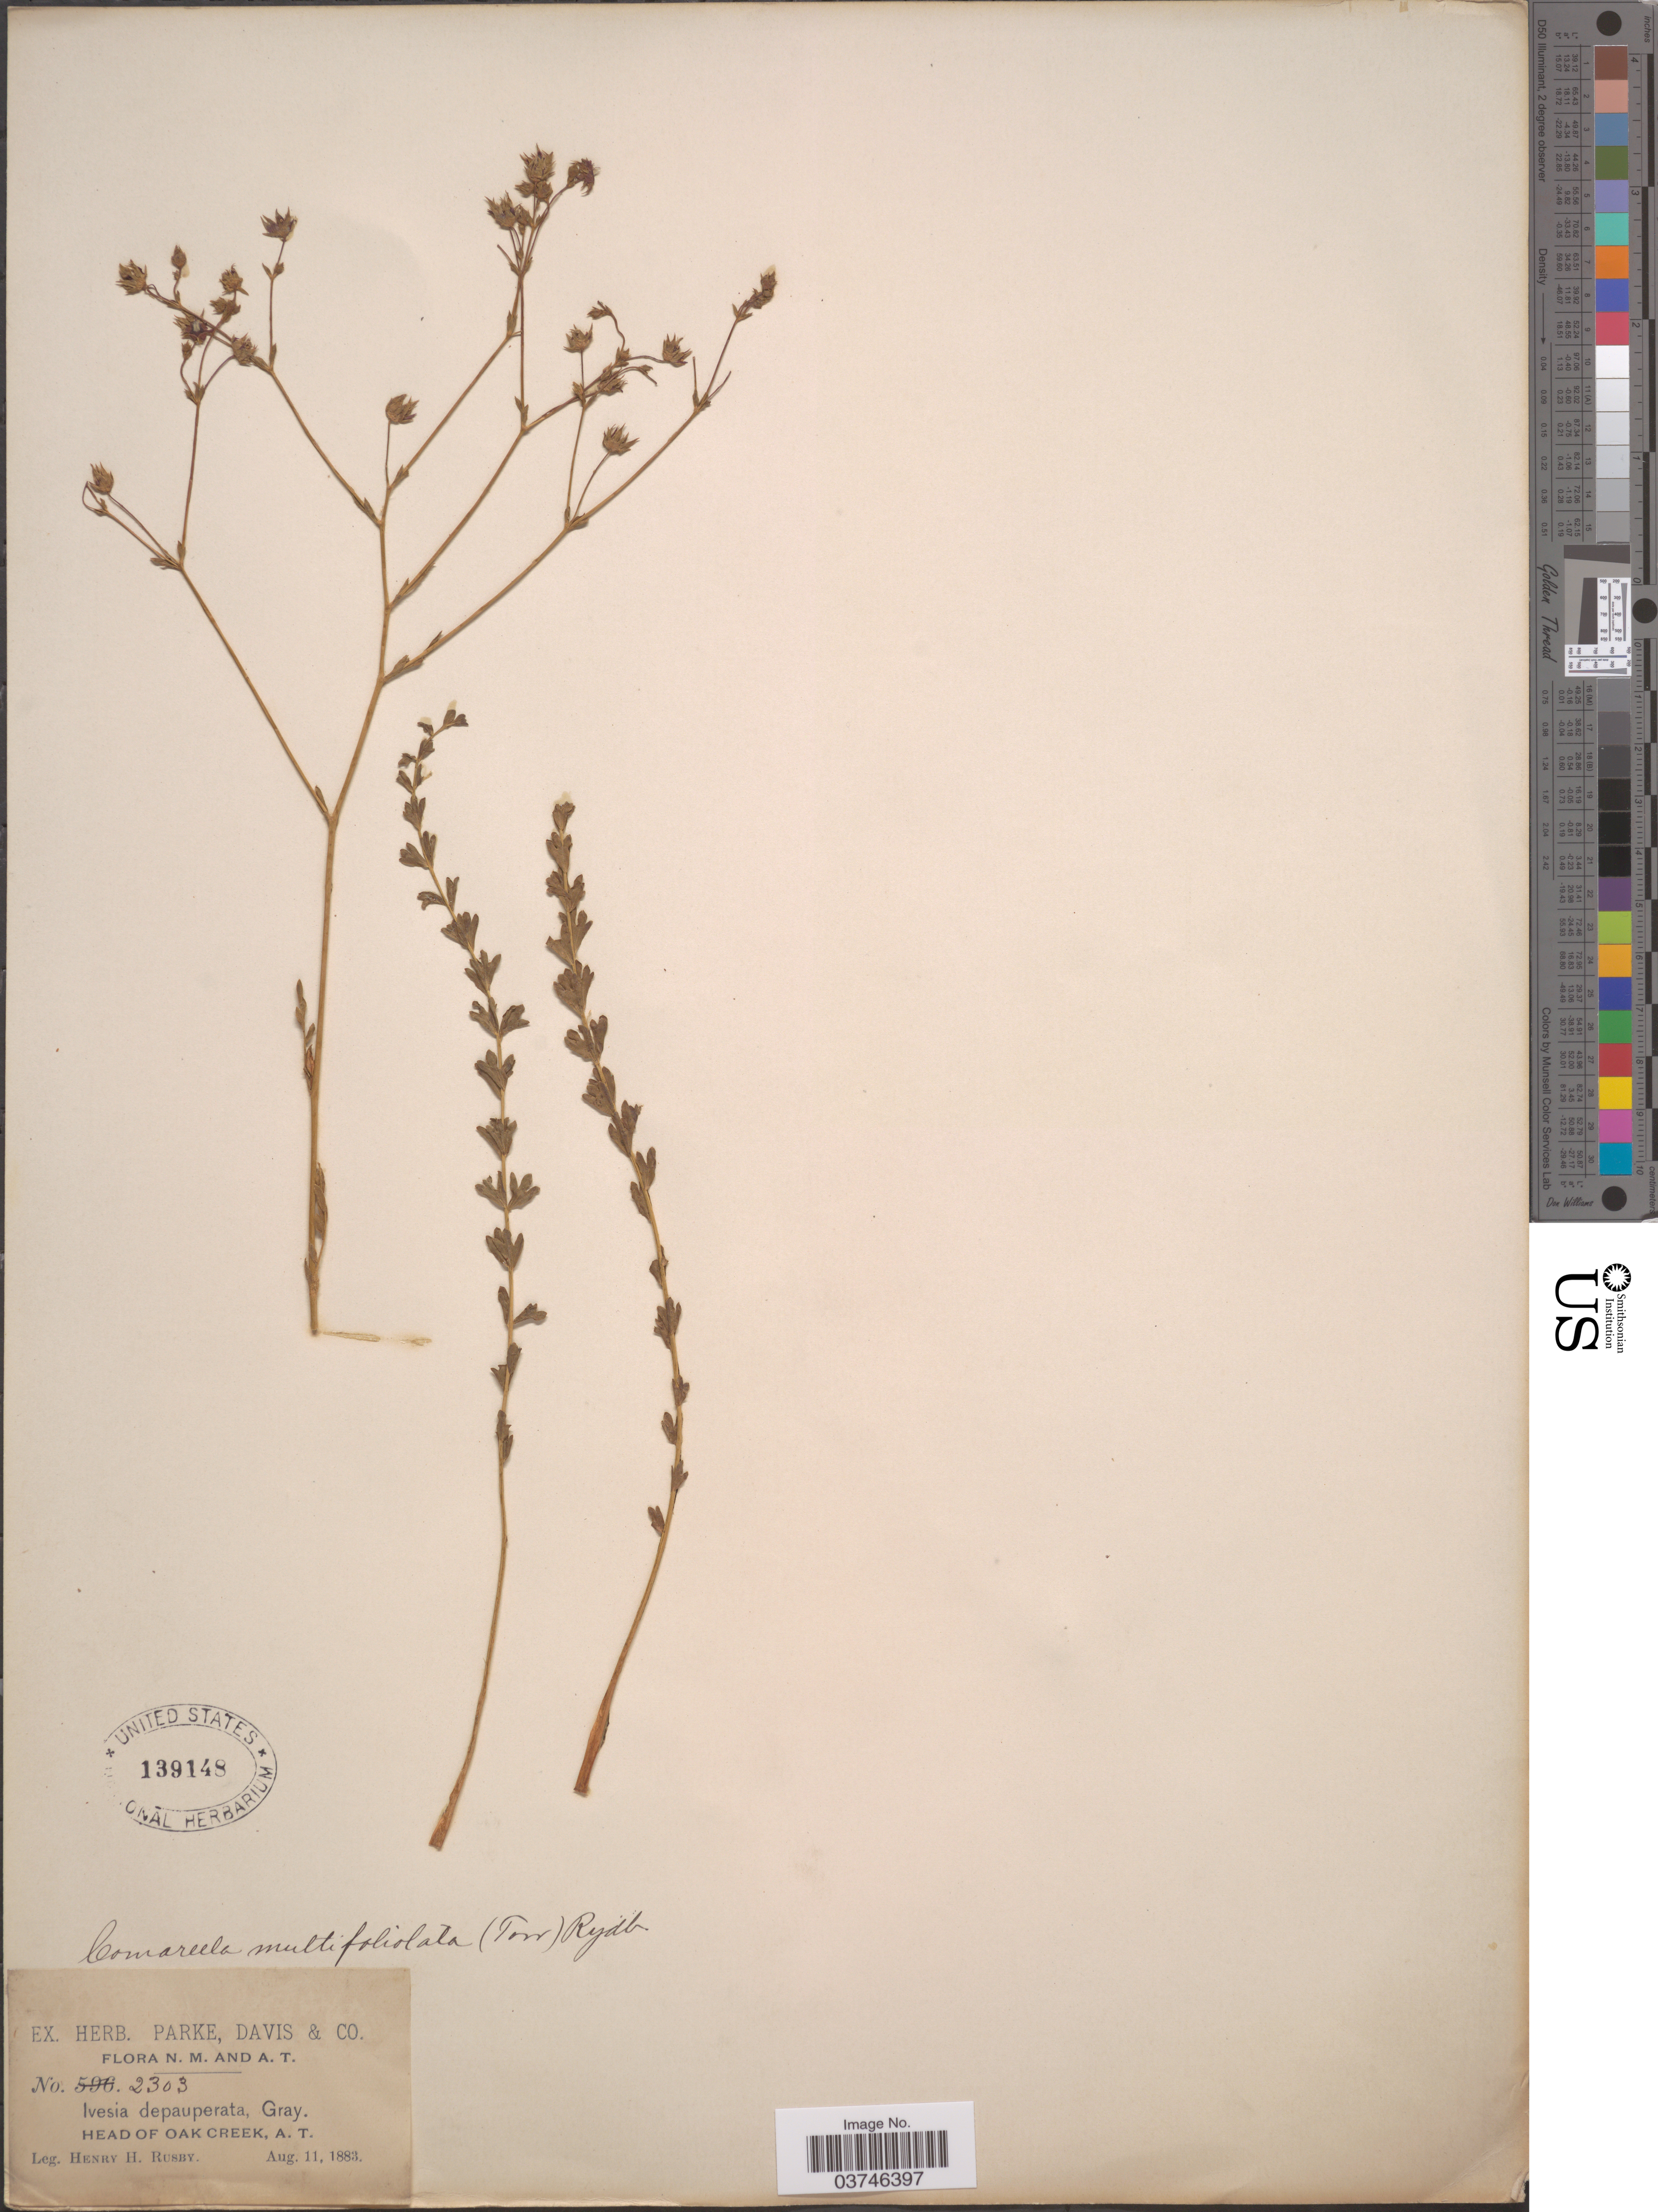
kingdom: Plantae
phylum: Tracheophyta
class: Magnoliopsida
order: Rosales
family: Rosaceae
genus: Potentilla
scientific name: Potentilla multifoliolata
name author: (Torr.) Kearney & Peebles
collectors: H. H. Rusby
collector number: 2303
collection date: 1883-08-11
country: United States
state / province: New Mexico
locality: Head of Oak Creek, A. T.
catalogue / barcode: US 139148